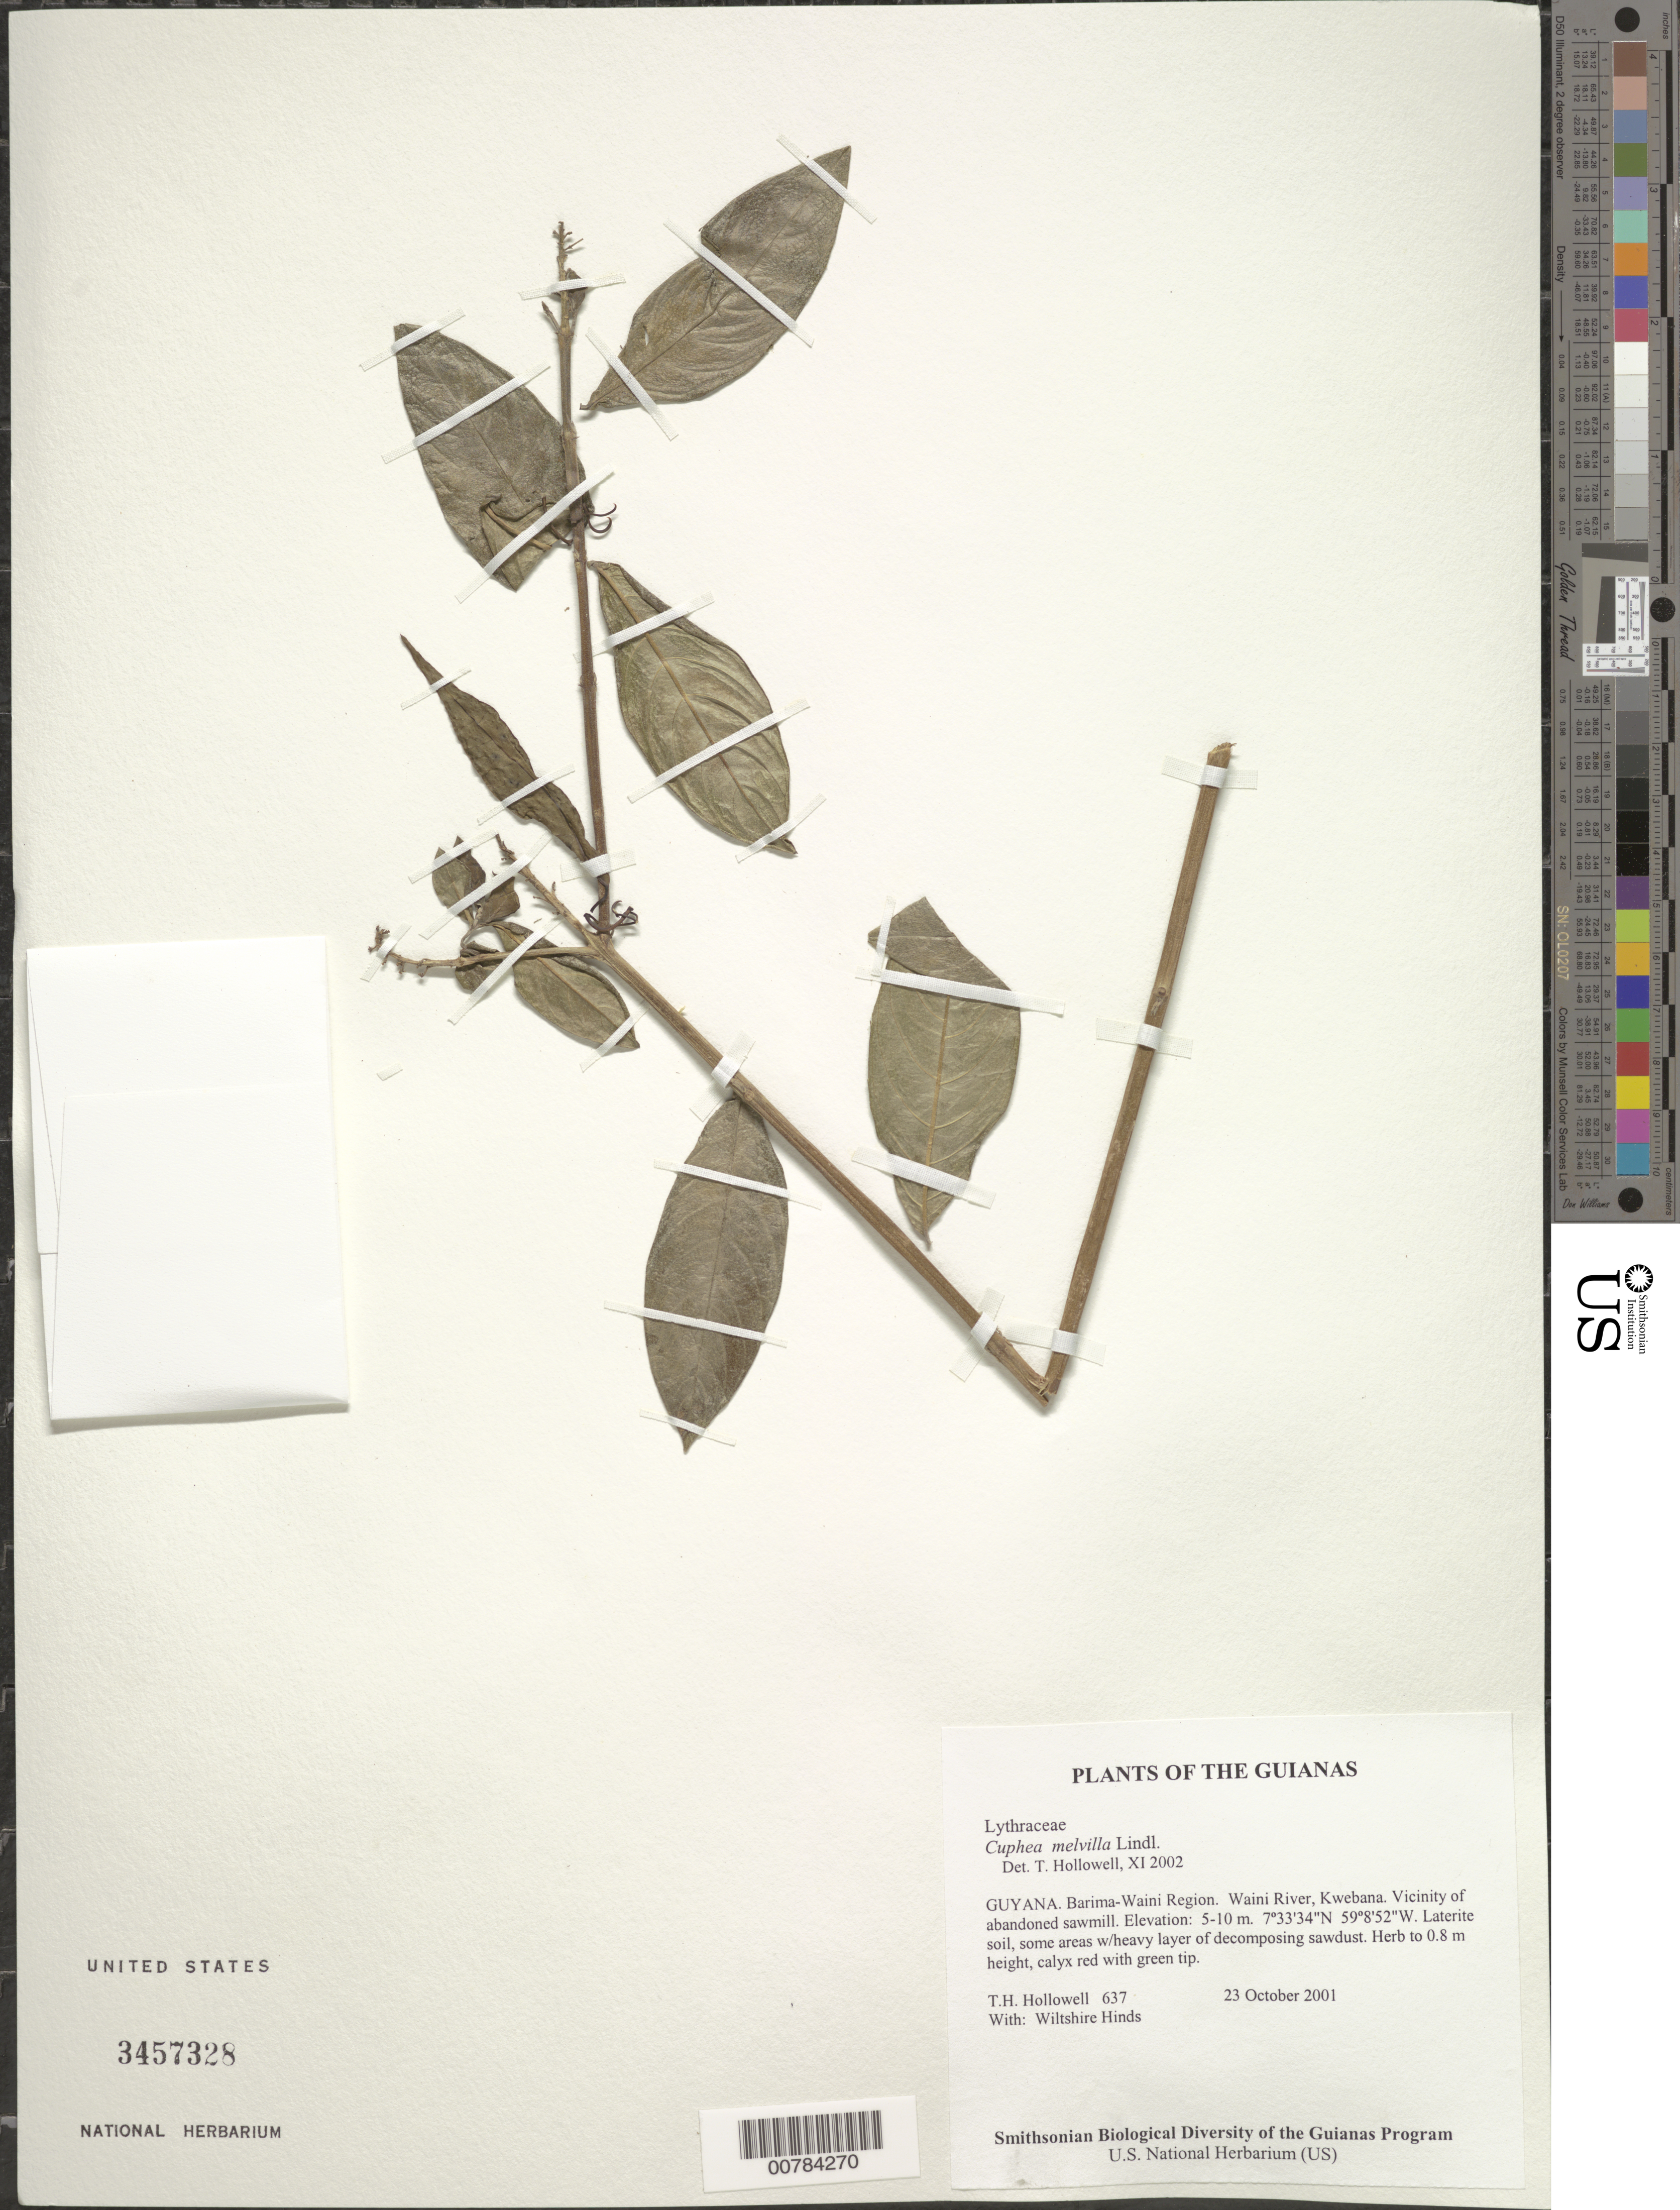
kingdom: Plantae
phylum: Tracheophyta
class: Magnoliopsida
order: Myrtales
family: Lythraceae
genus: Cuphea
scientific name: Cuphea melvilla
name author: Lindl.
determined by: Hollowell, T. H., (BOT), Smithsonian Institution - National Museum of Natural History (UNITED STATES)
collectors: T. Hollowell & W. Hinds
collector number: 637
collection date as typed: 23 October 2001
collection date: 2001-10-23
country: Guyana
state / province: Barima-Waini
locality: Waini River, Kwebana. Vicinity of abandoned sawmill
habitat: Laterite soil, some areas w/heavy layer of decomposing sawdust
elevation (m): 5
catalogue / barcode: US 3457328